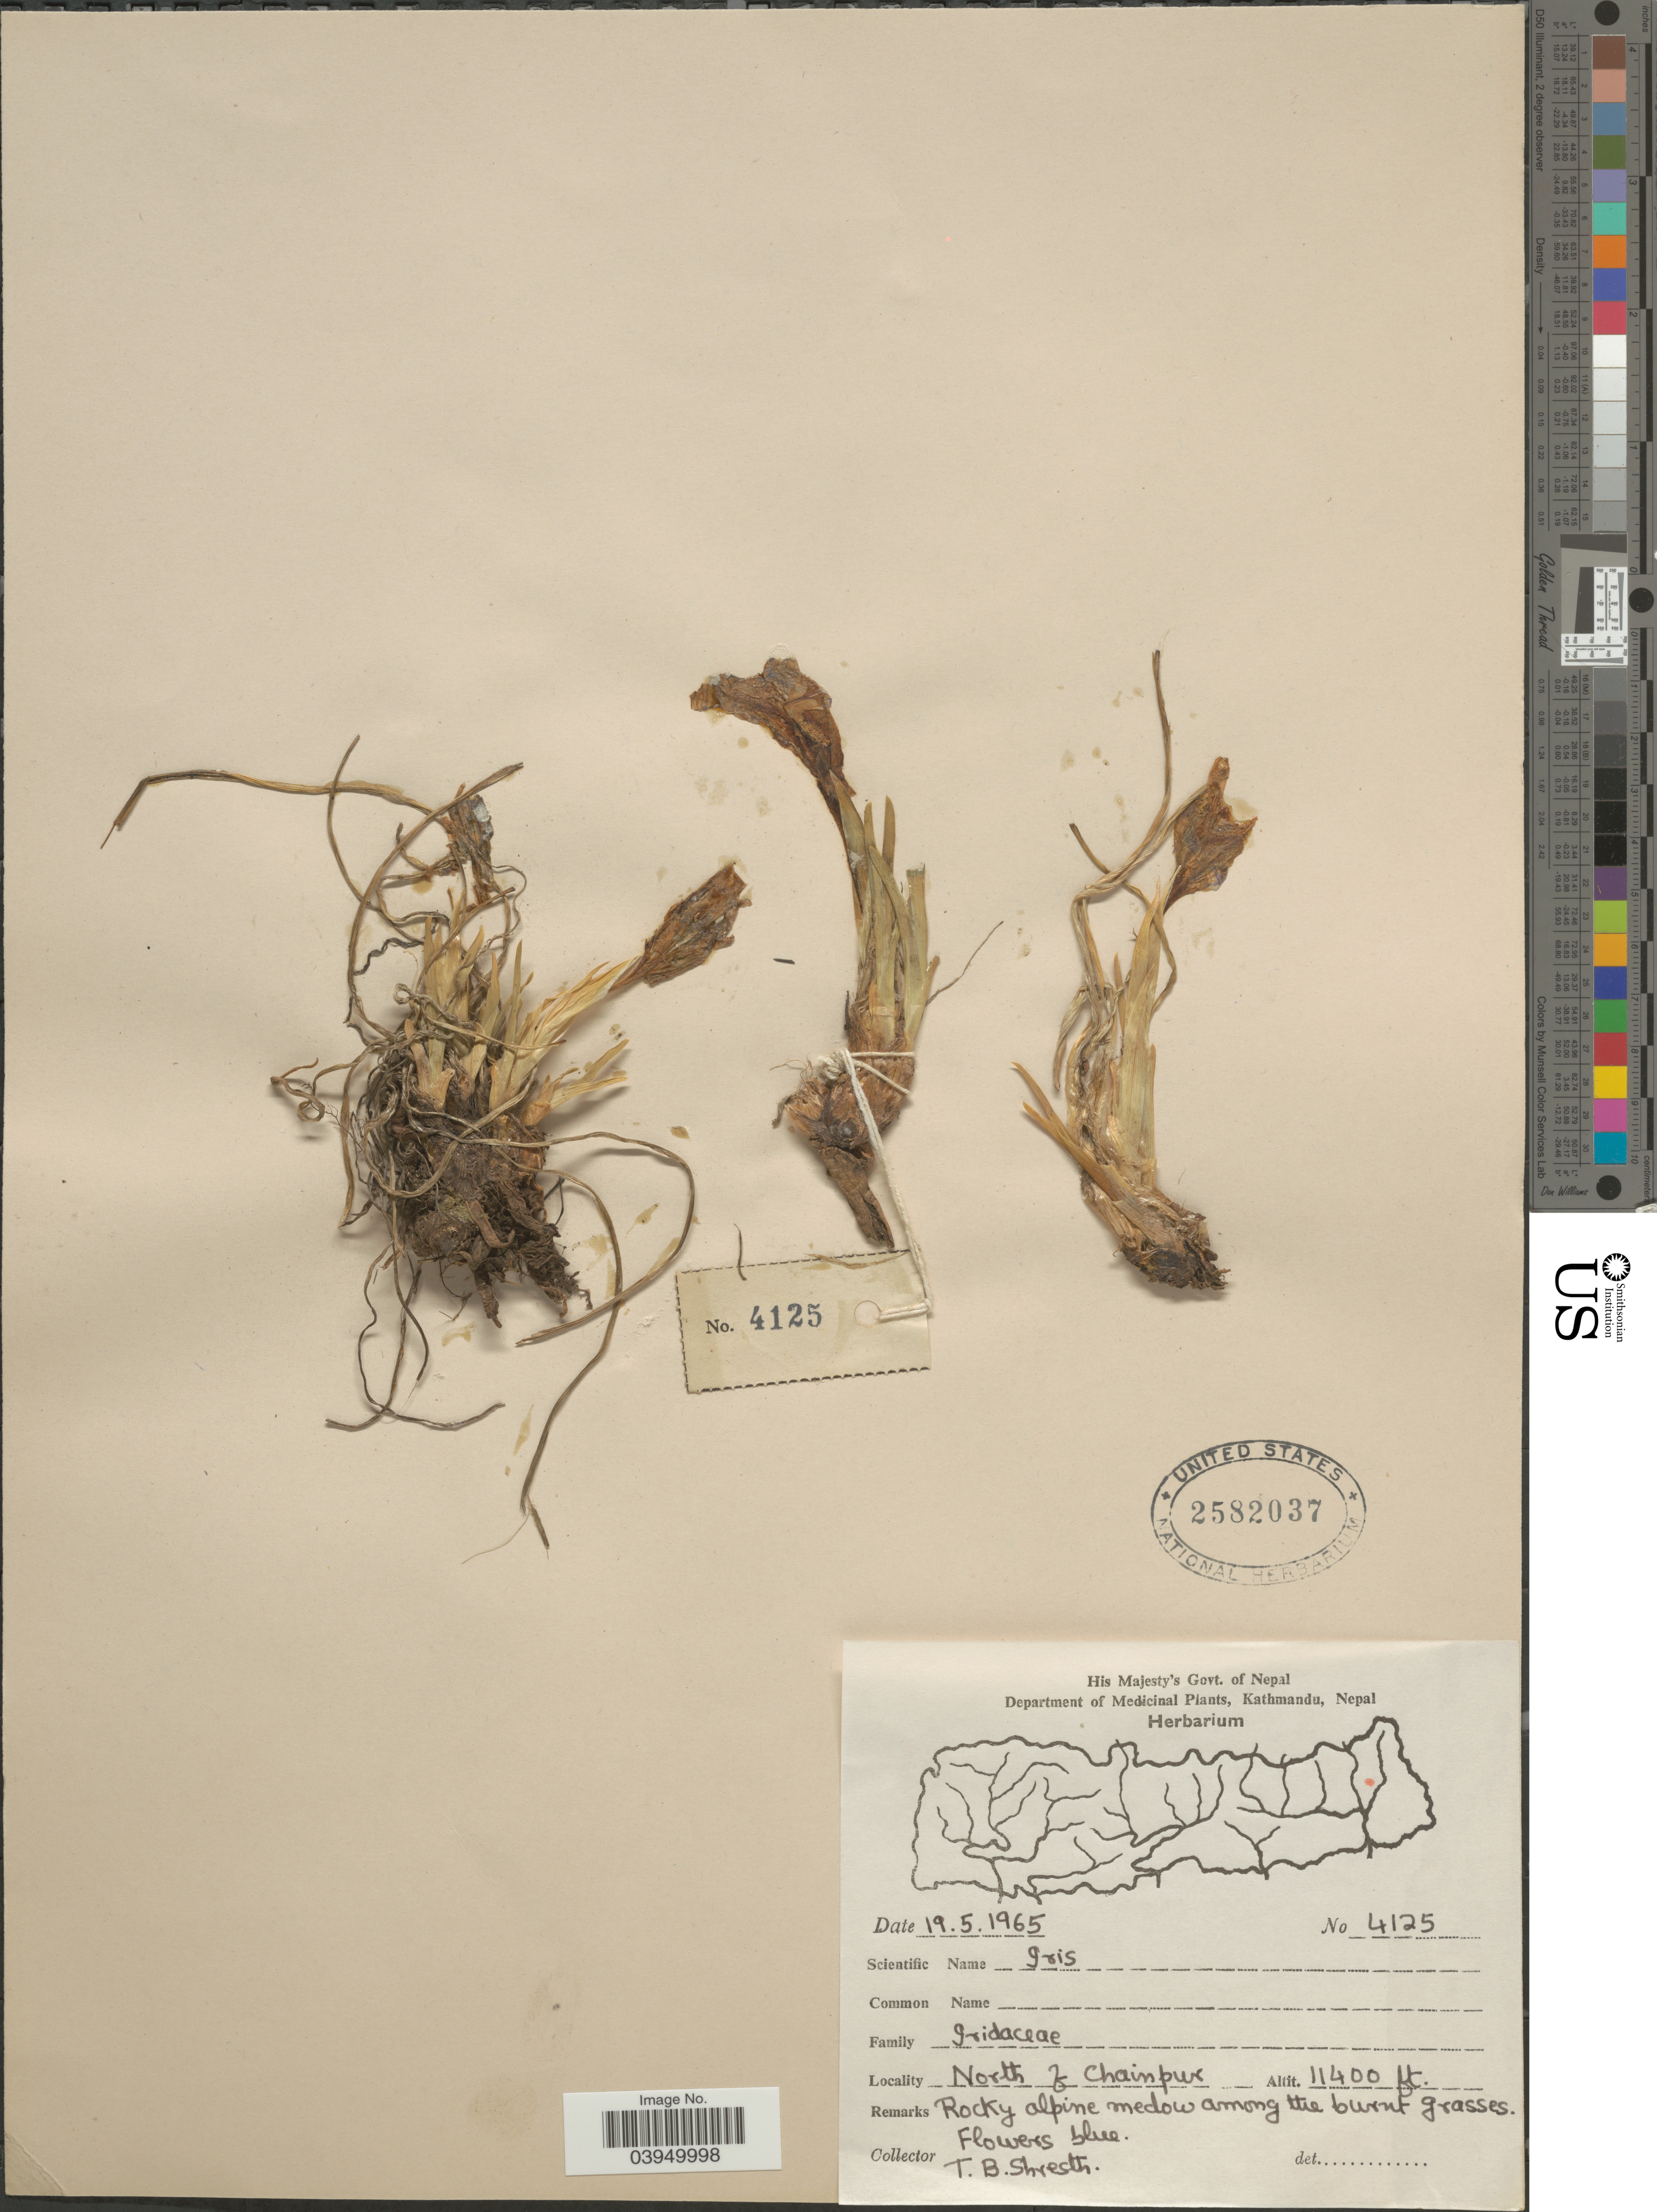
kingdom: Plantae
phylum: Tracheophyta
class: Liliopsida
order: Asparagales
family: Iridaceae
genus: Iris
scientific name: Iris sp.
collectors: T. B. Shrestha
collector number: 4125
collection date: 1965-05-19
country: Nepal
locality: North of Chainpur.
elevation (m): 3475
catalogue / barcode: US 2582037